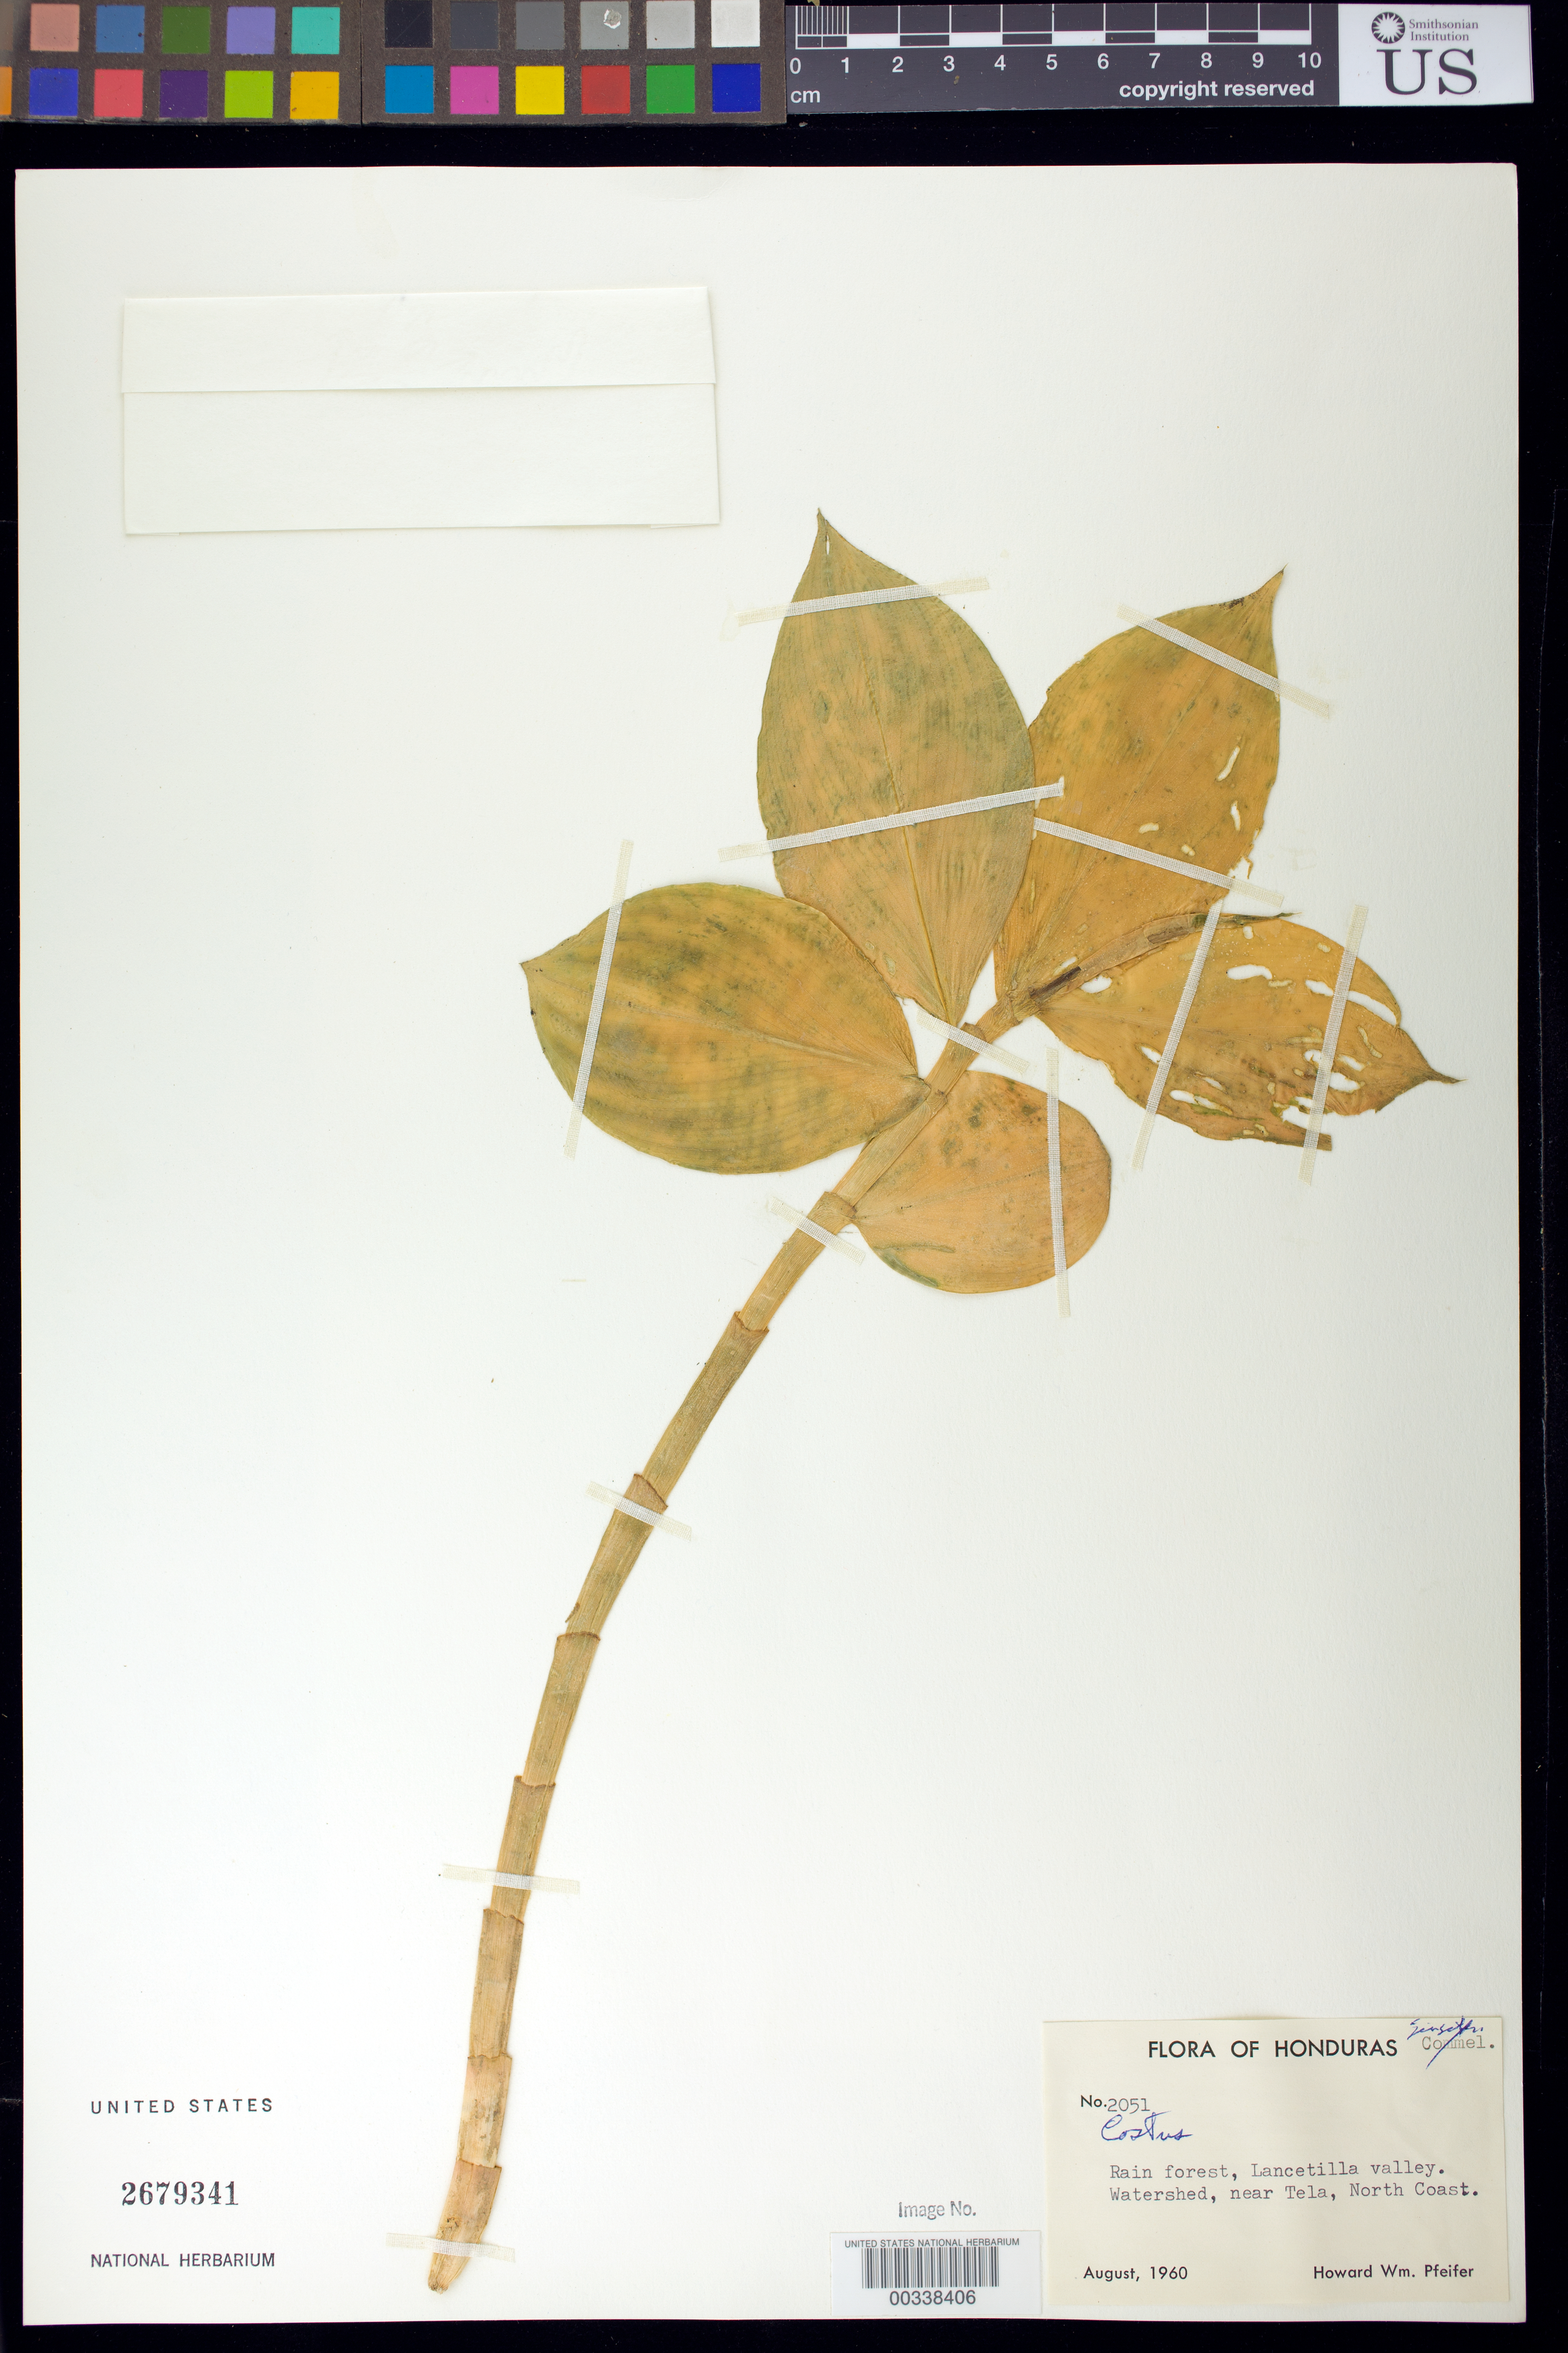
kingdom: Plantae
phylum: Tracheophyta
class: Liliopsida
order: Zingiberales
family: Costaceae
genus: Costus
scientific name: Costus sp.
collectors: H. W. Pfeifer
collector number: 2051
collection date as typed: Aug 1960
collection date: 1960-08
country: Honduras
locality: Lancetilla Valley, watershed, near Tela, north coast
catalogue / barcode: US 2679341